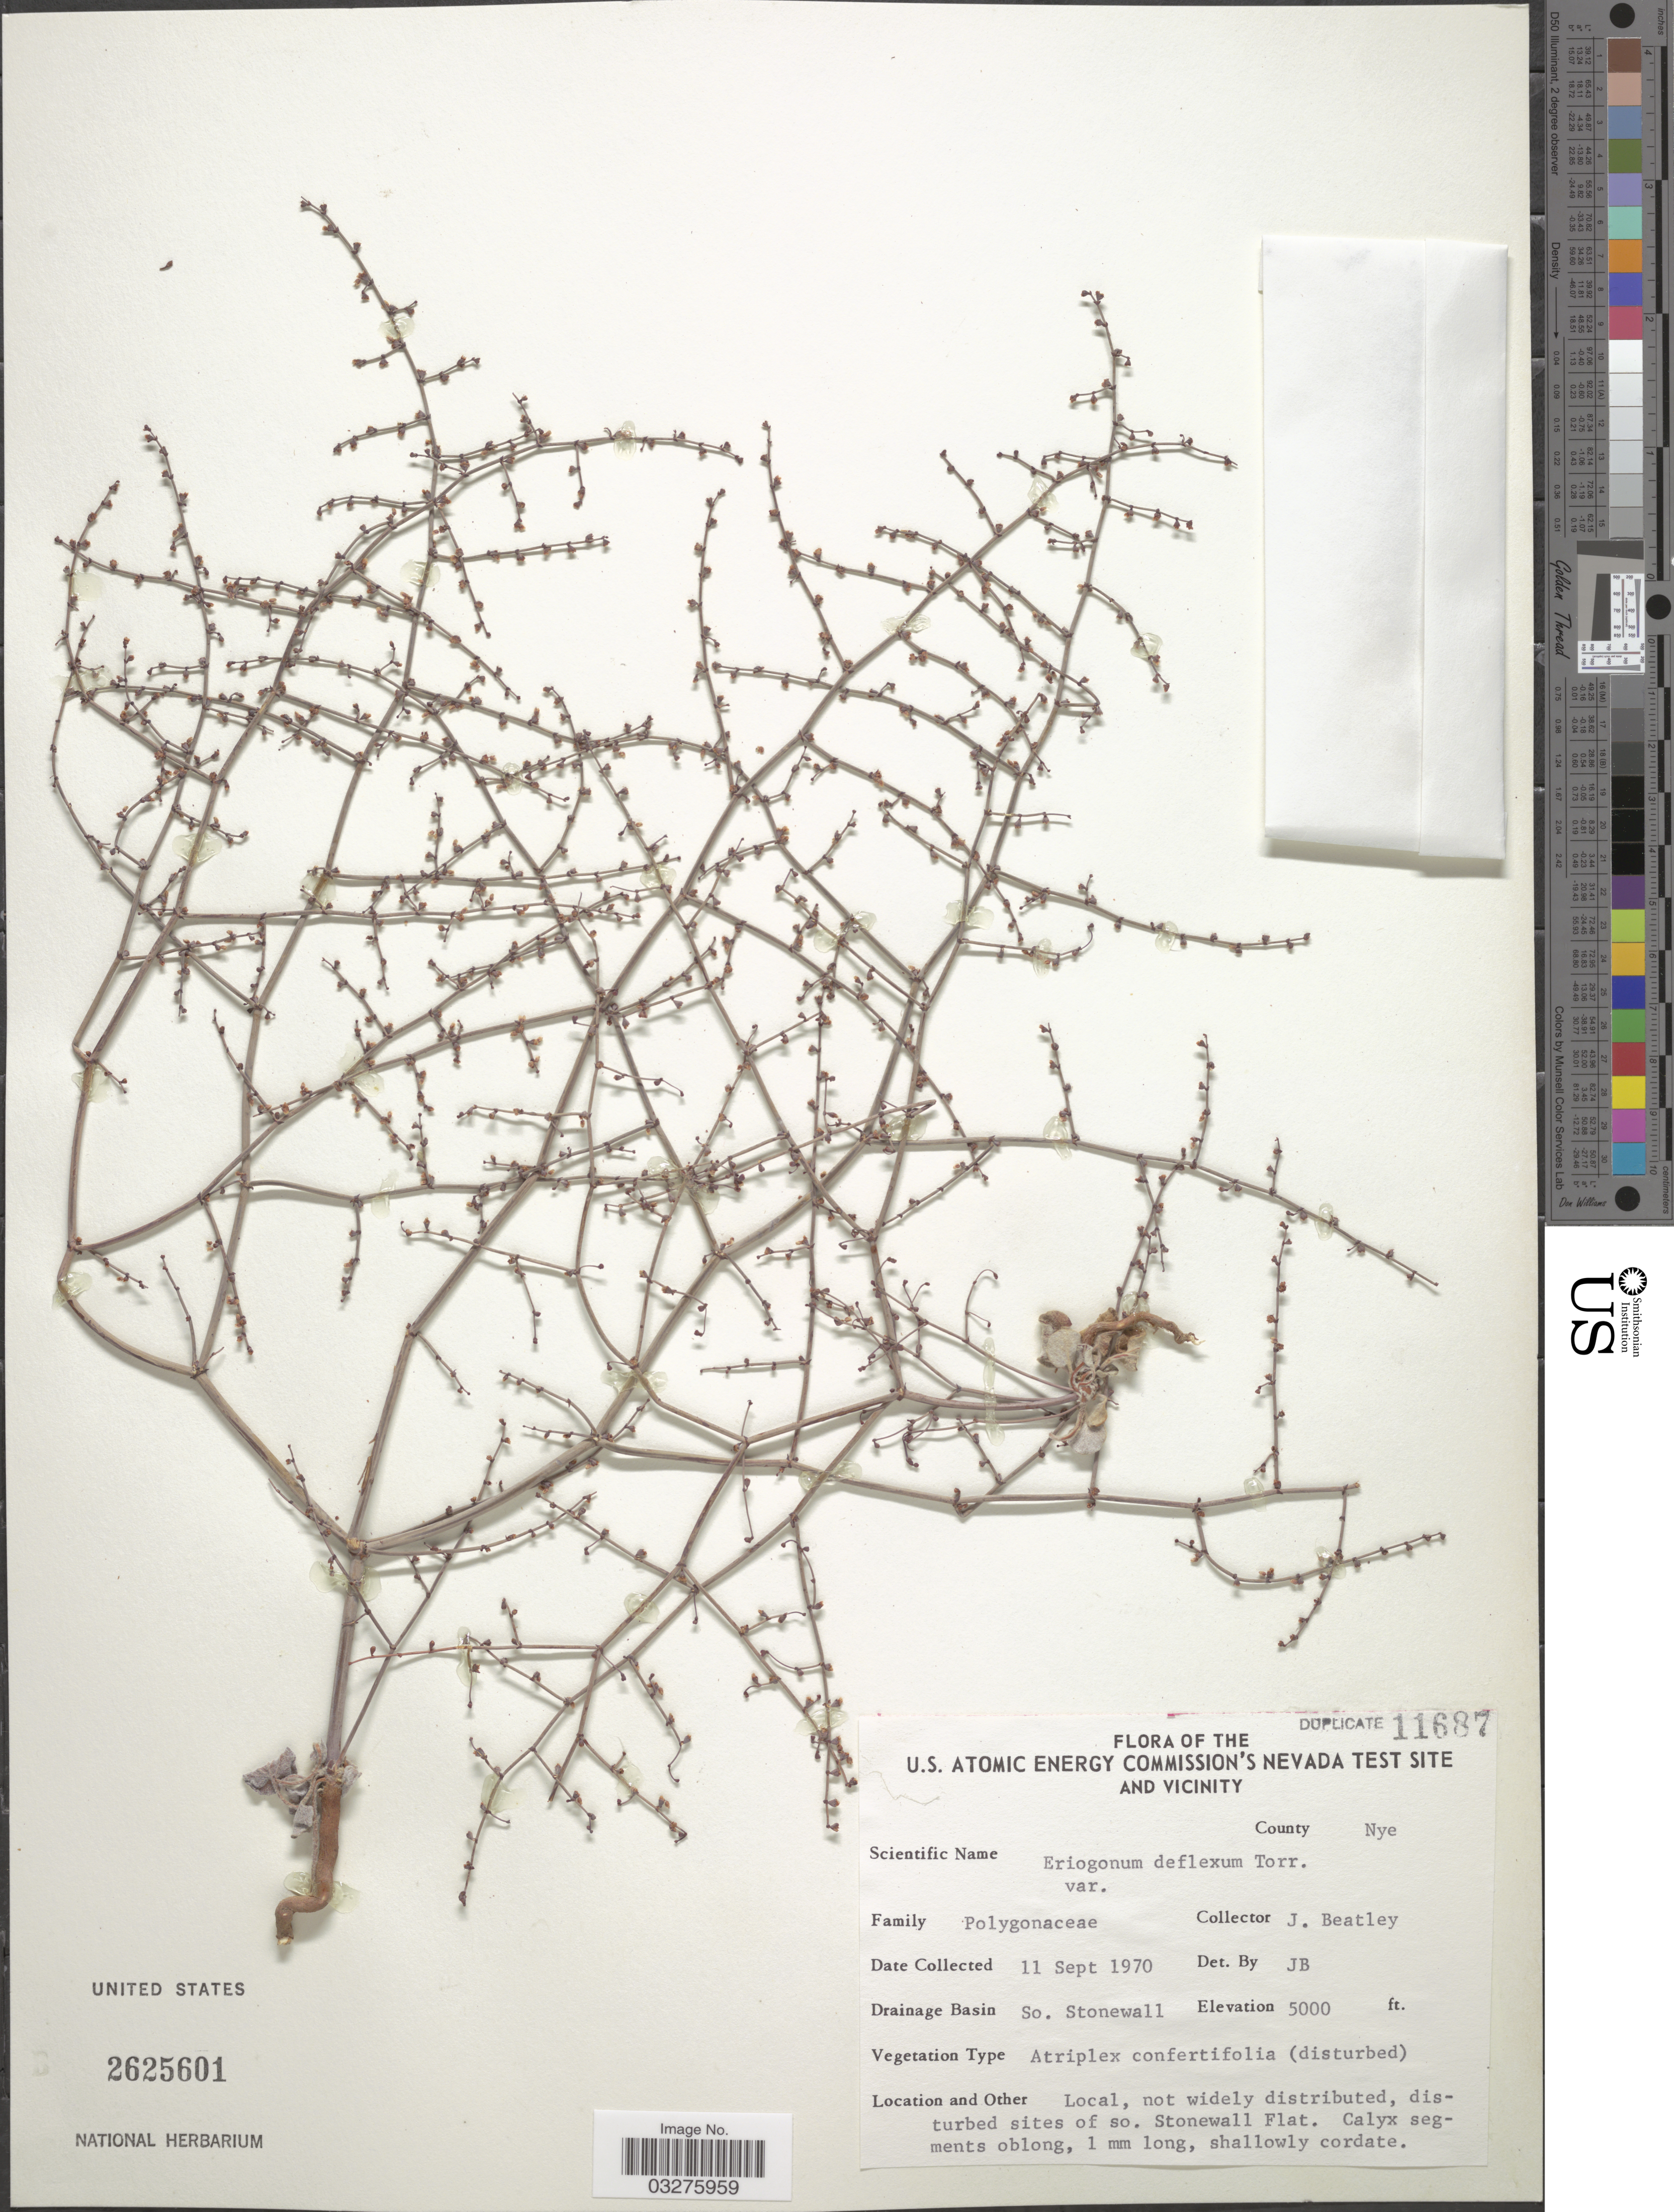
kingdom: Plantae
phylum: Tracheophyta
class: Magnoliopsida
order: Caryophyllales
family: Polygonaceae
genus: Eriogonum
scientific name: Eriogonum deflexum var. nevadense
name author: Reveal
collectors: J. C. Beatley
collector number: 11687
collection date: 1970-09-11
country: United States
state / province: Nevada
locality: The U.S. Atomic Energy Commission's Nevada Test Site and vicinity. County Nye. Drainage Basin So. Stonewall. So. Stonewall Flat.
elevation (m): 1524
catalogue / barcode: US 2625601